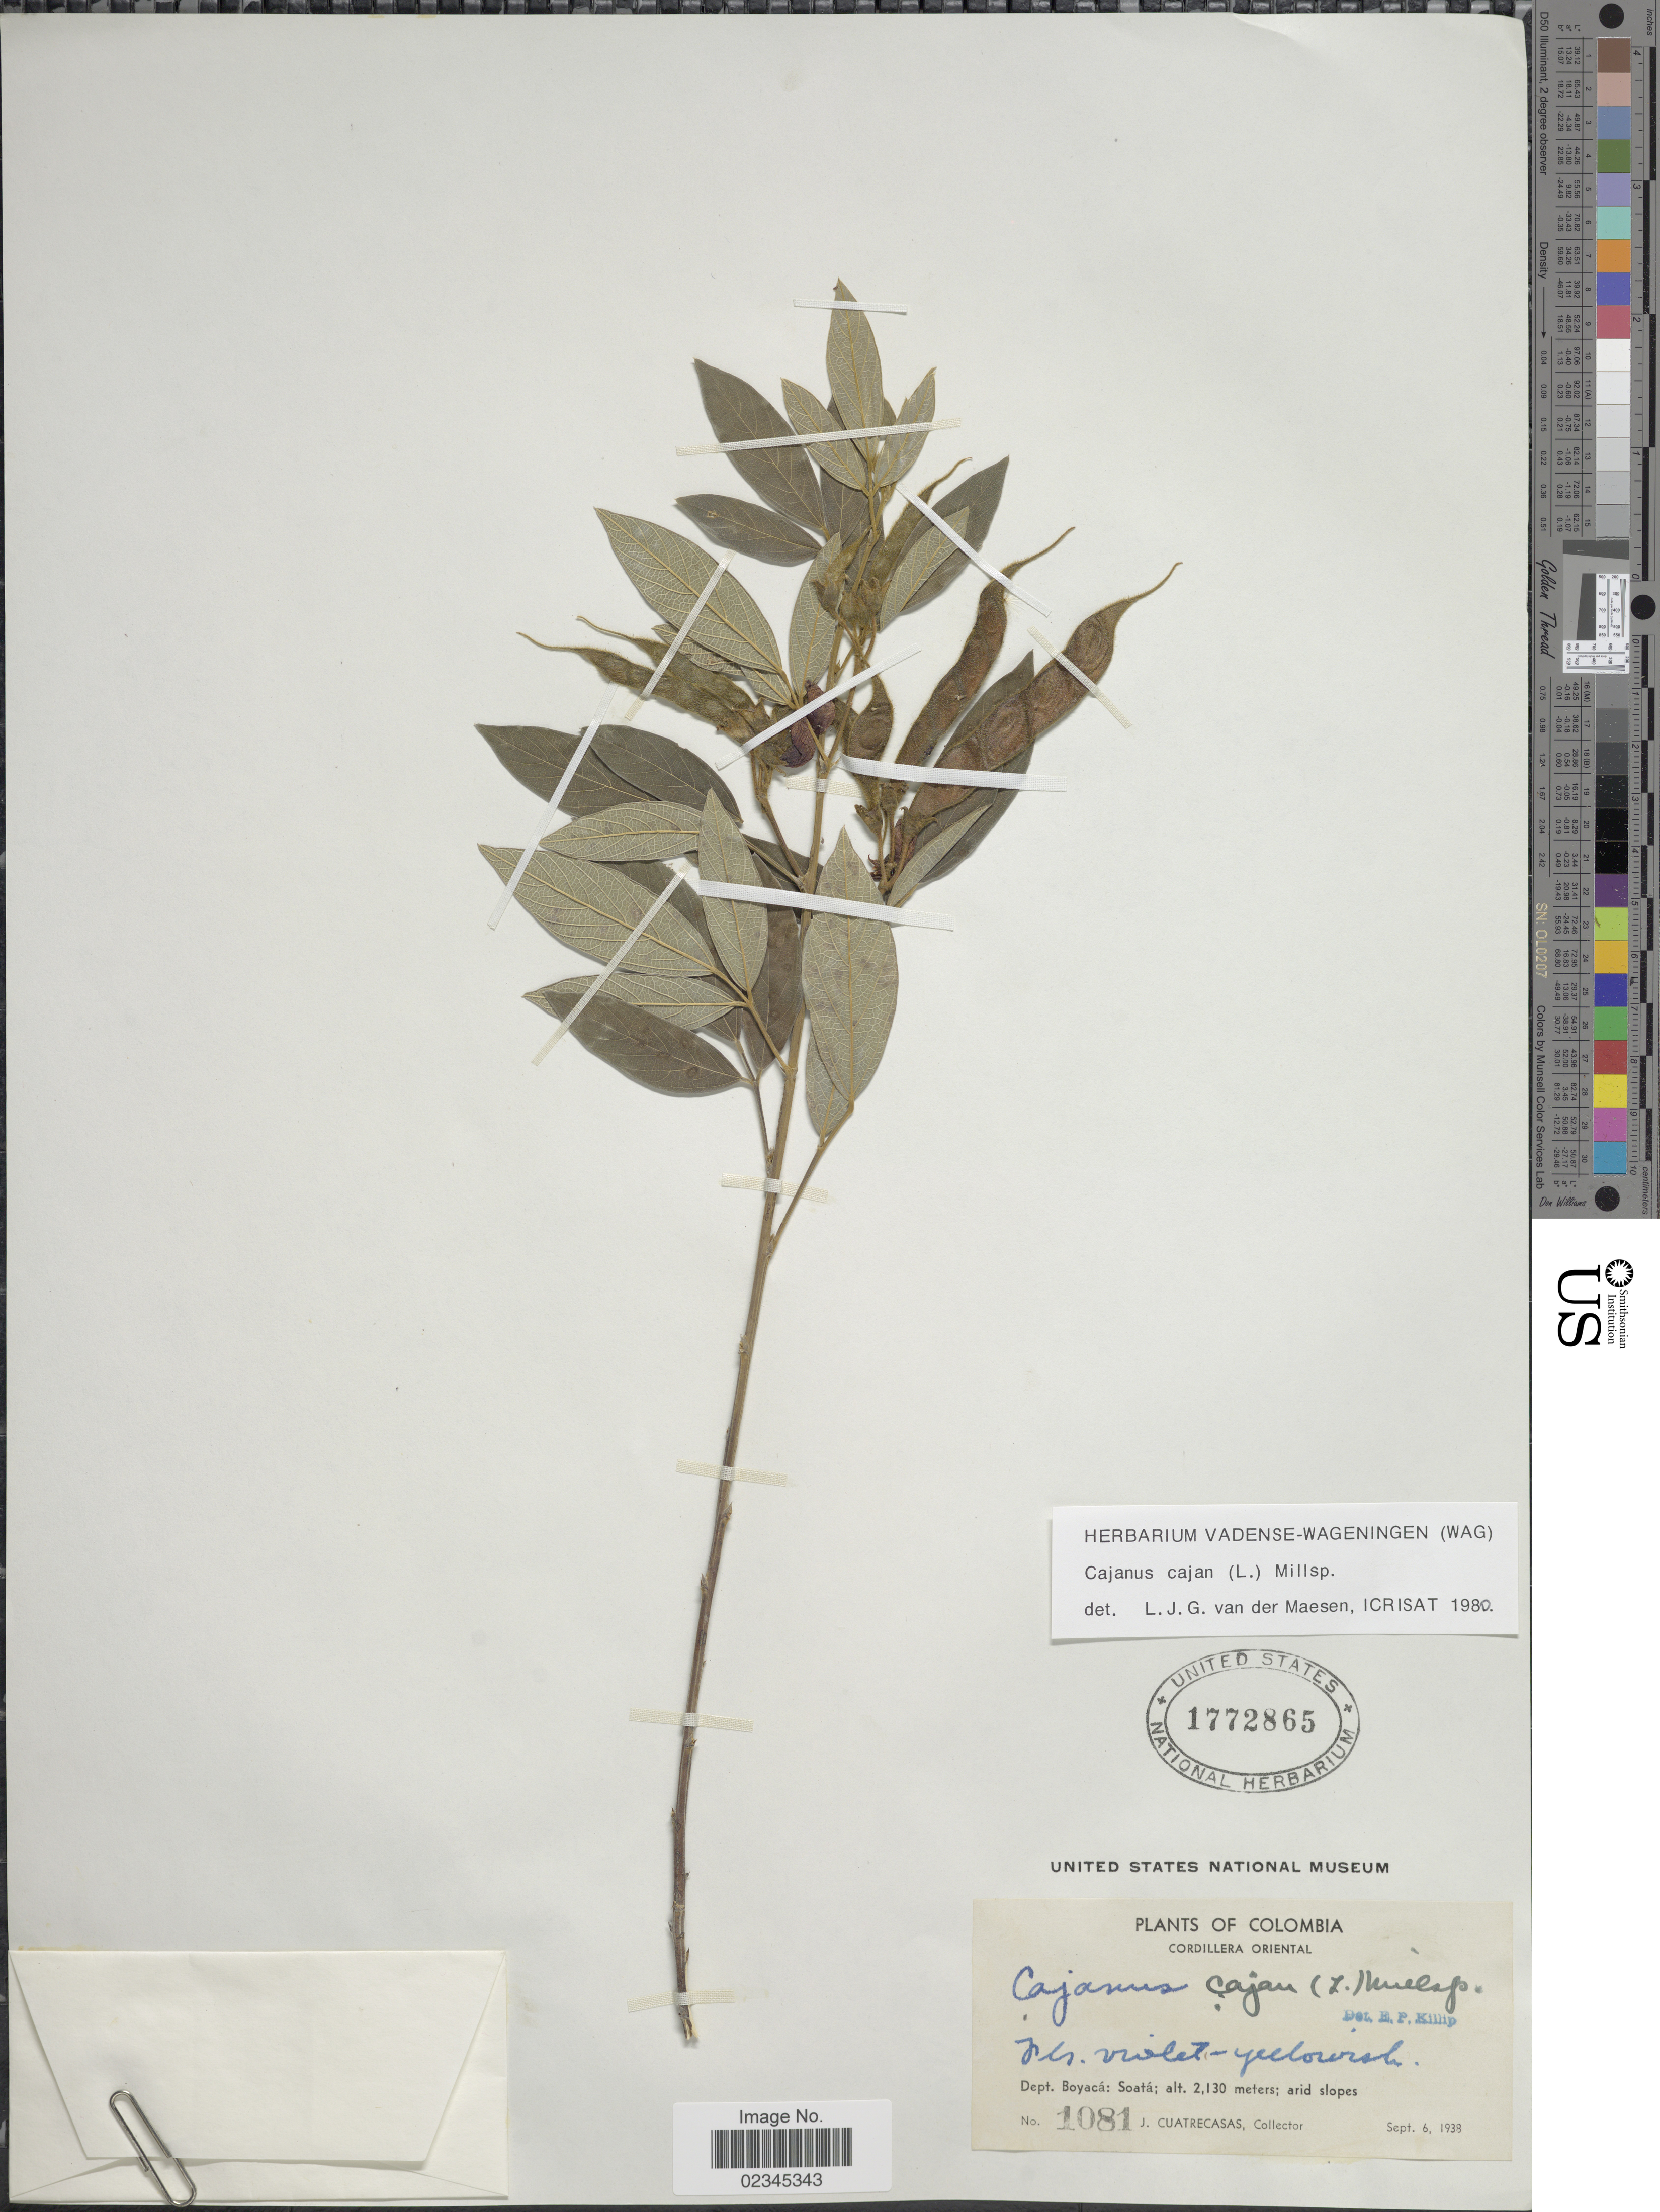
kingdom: Plantae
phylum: Tracheophyta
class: Magnoliopsida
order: Fabales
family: Fabaceae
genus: Cajanus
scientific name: Cajanus cajan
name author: (L.) Huth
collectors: J. Cuatrecasas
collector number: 1081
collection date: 1938-09-06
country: Colombia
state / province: Boyacá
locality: Cordillera Oriental. Soatá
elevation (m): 2130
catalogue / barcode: US 1772865